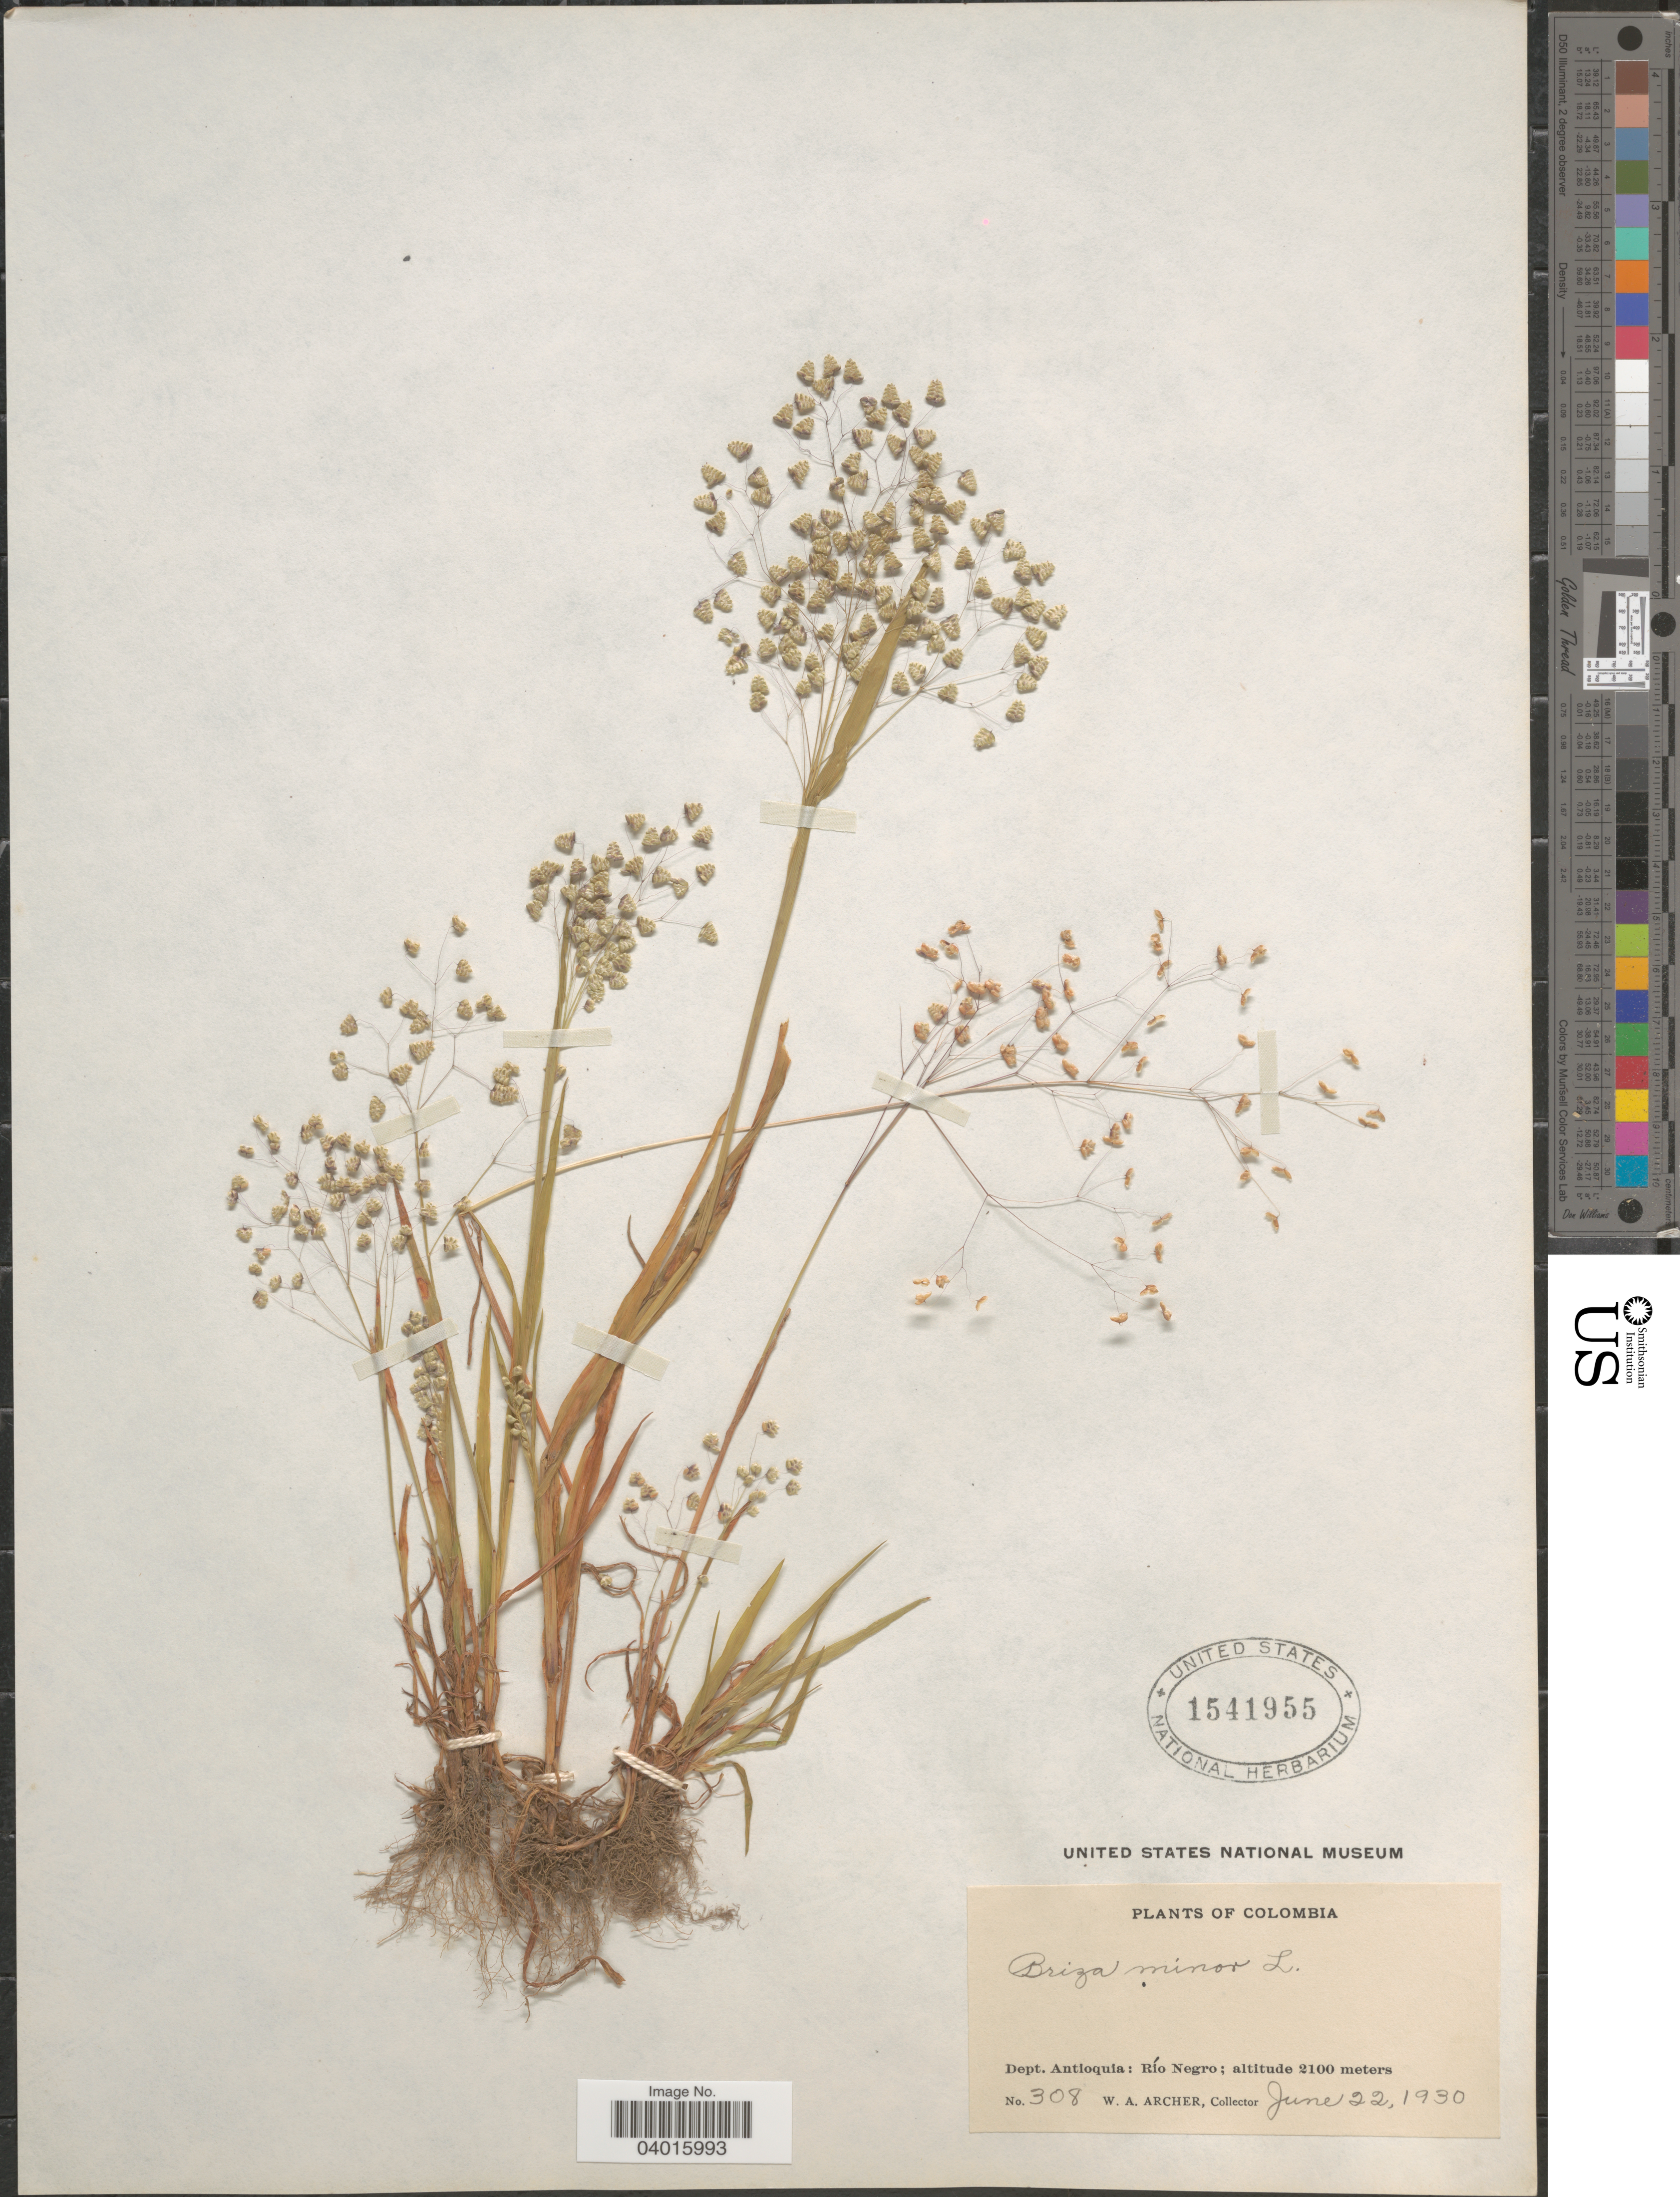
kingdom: Plantae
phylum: Tracheophyta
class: Liliopsida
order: Poales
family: Poaceae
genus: Briza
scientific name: Briza minor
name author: L.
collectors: W. Archer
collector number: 308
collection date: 1930-06-22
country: Colombia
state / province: Antioquia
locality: Dept. Antioquia: Río Negro.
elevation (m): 2100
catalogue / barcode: US 1541955